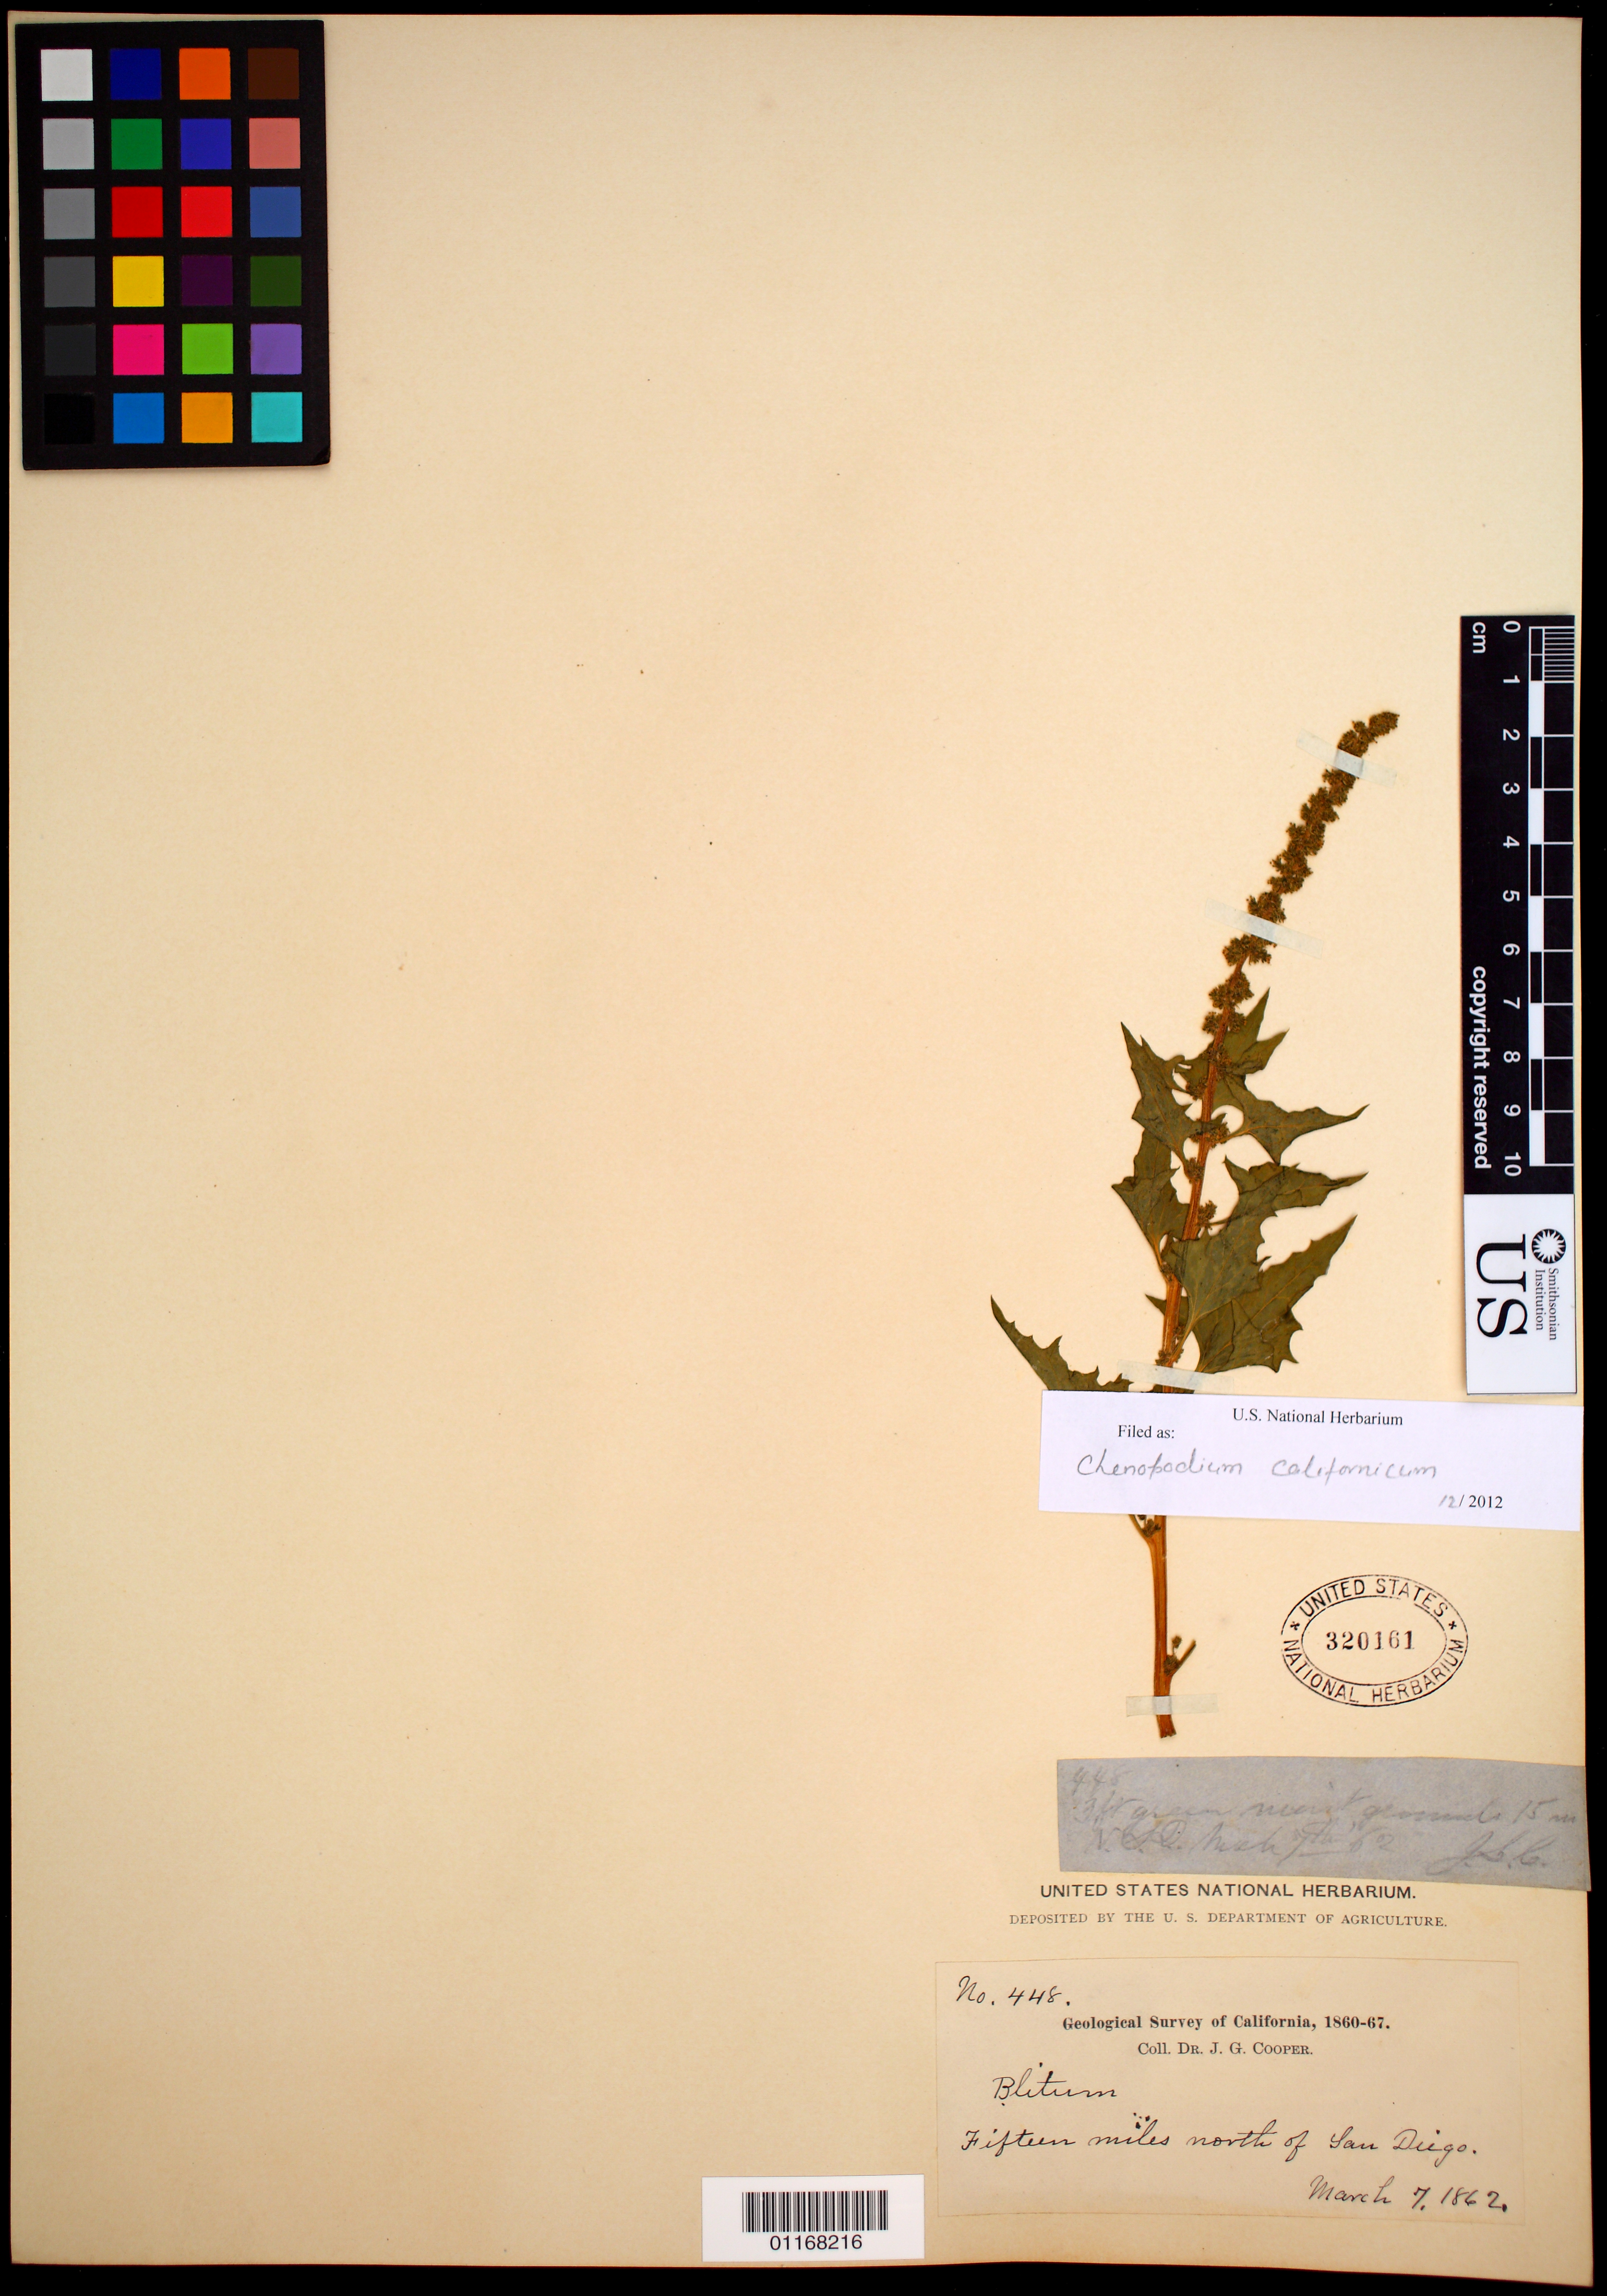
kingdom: Plantae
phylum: Tracheophyta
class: Magnoliopsida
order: Caryophyllales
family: Amaranthaceae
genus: Chenopodium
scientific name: Chenopodium californicum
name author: S. Watson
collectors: J. G. Cooper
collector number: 448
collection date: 1862-03-07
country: United States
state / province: California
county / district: San Diego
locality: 15 miles North of San Diego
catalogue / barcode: US 320161